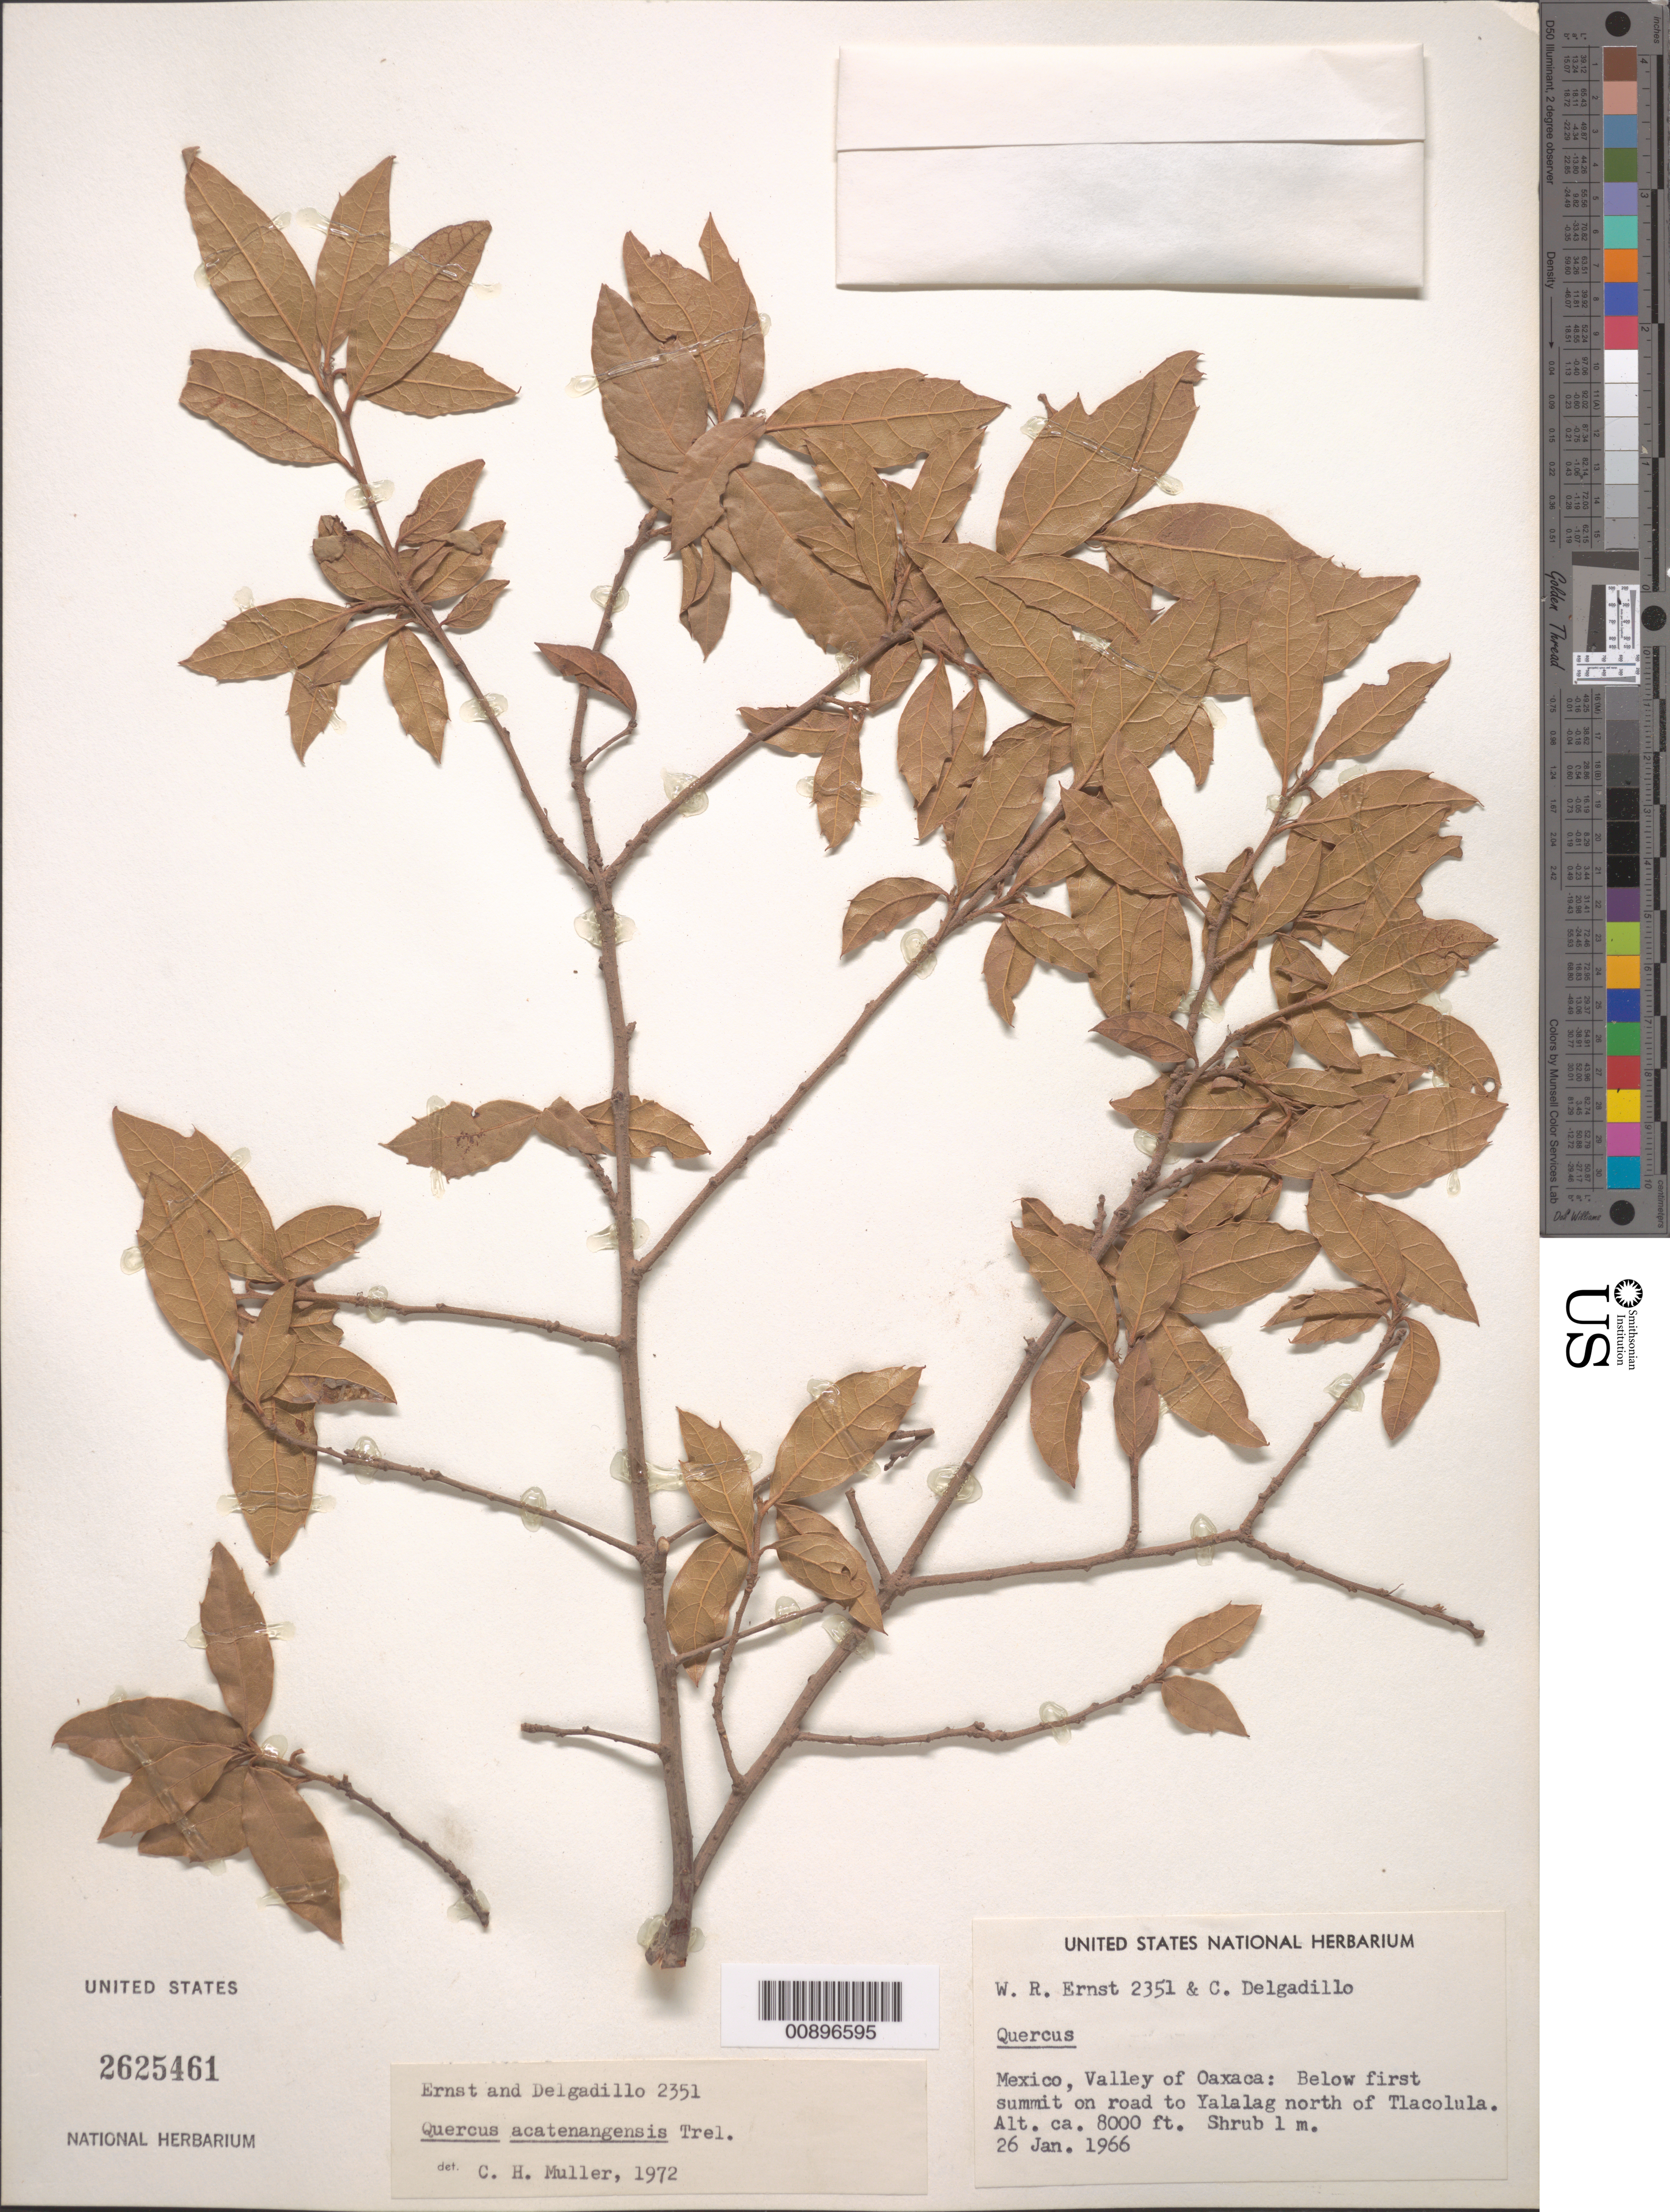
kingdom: Plantae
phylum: Tracheophyta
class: Magnoliopsida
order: Fagales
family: Fagaceae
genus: Quercus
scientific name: Quercus acatenangenis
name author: Trel.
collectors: W. R. Ernst & C. Delgadillo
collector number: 2351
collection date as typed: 26 Jan 1966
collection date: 1966-01-26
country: Mexico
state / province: Oaxaca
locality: Valley of Oaxaca: Below first summit on road to Yalalag north of Tlacolula.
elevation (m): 2438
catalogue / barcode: US 2625461